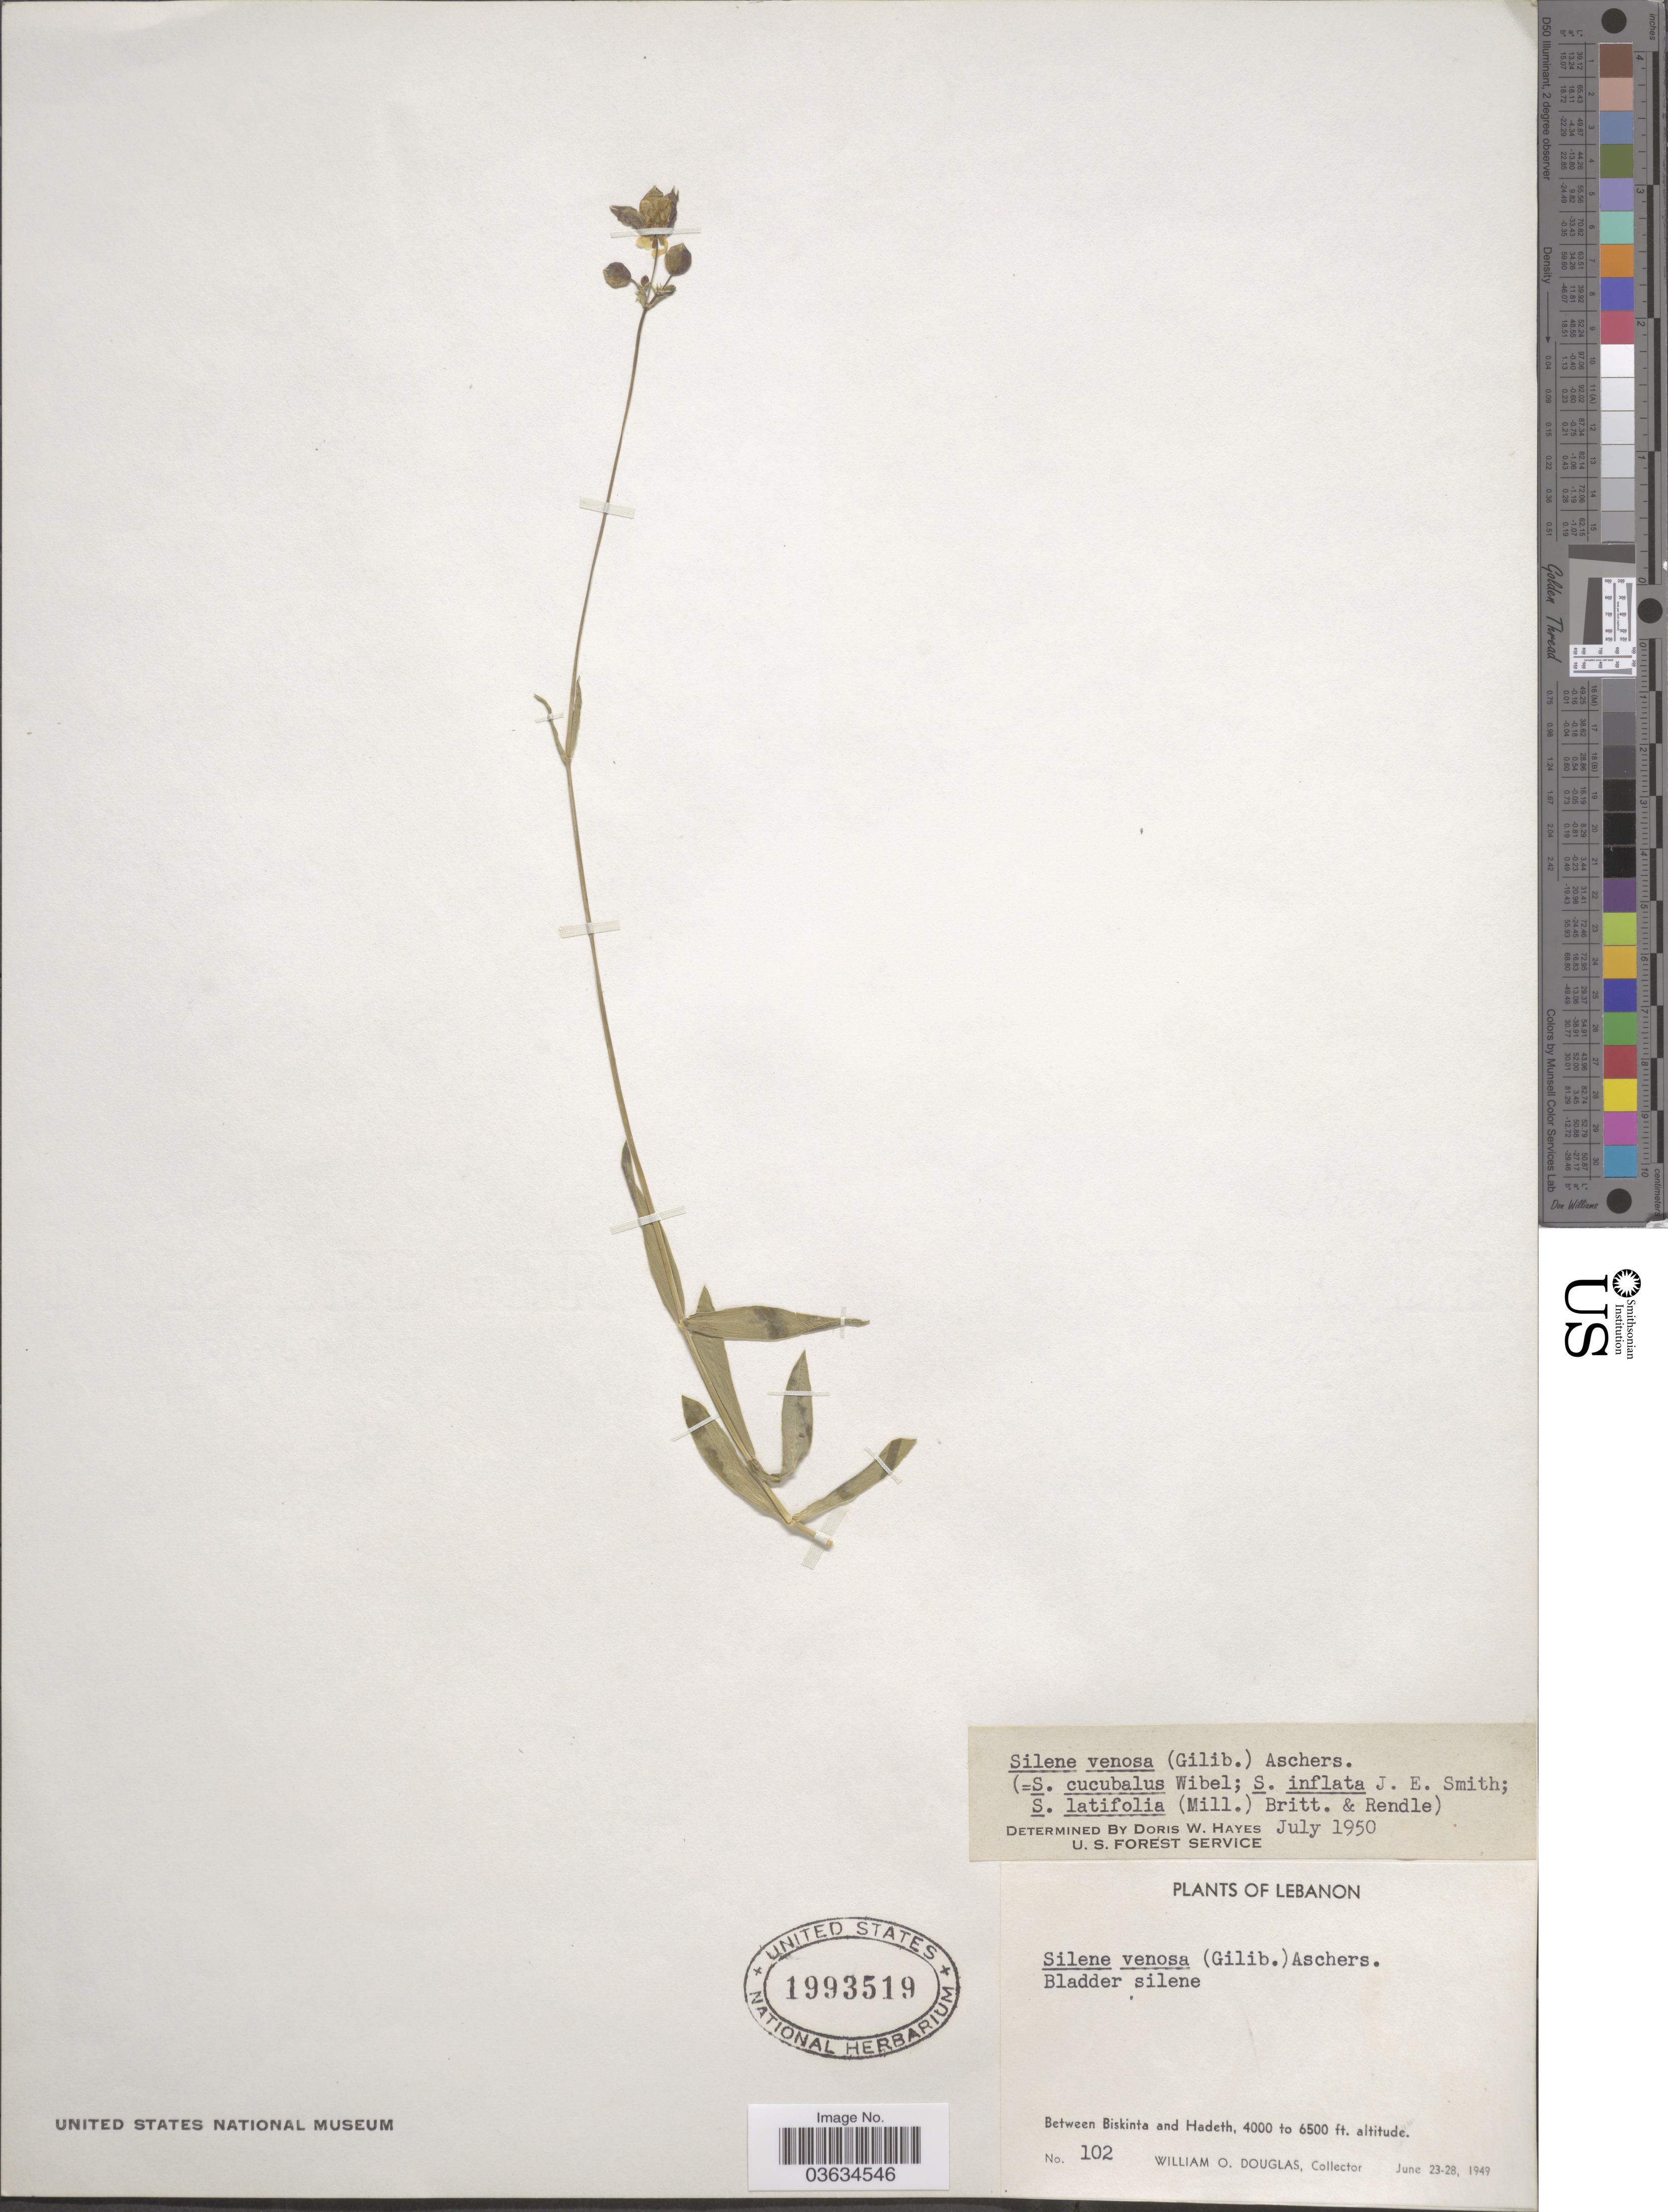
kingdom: Plantae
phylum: Tracheophyta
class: Magnoliopsida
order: Caryophyllales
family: Caryophyllaceae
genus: Silene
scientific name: Silene venosa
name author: Asch.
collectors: W. Douglas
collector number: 102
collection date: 1949-06-23/1949-06-28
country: Lebanon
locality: Between Biskinta and Hadeth.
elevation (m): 1219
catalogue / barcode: US 1993519